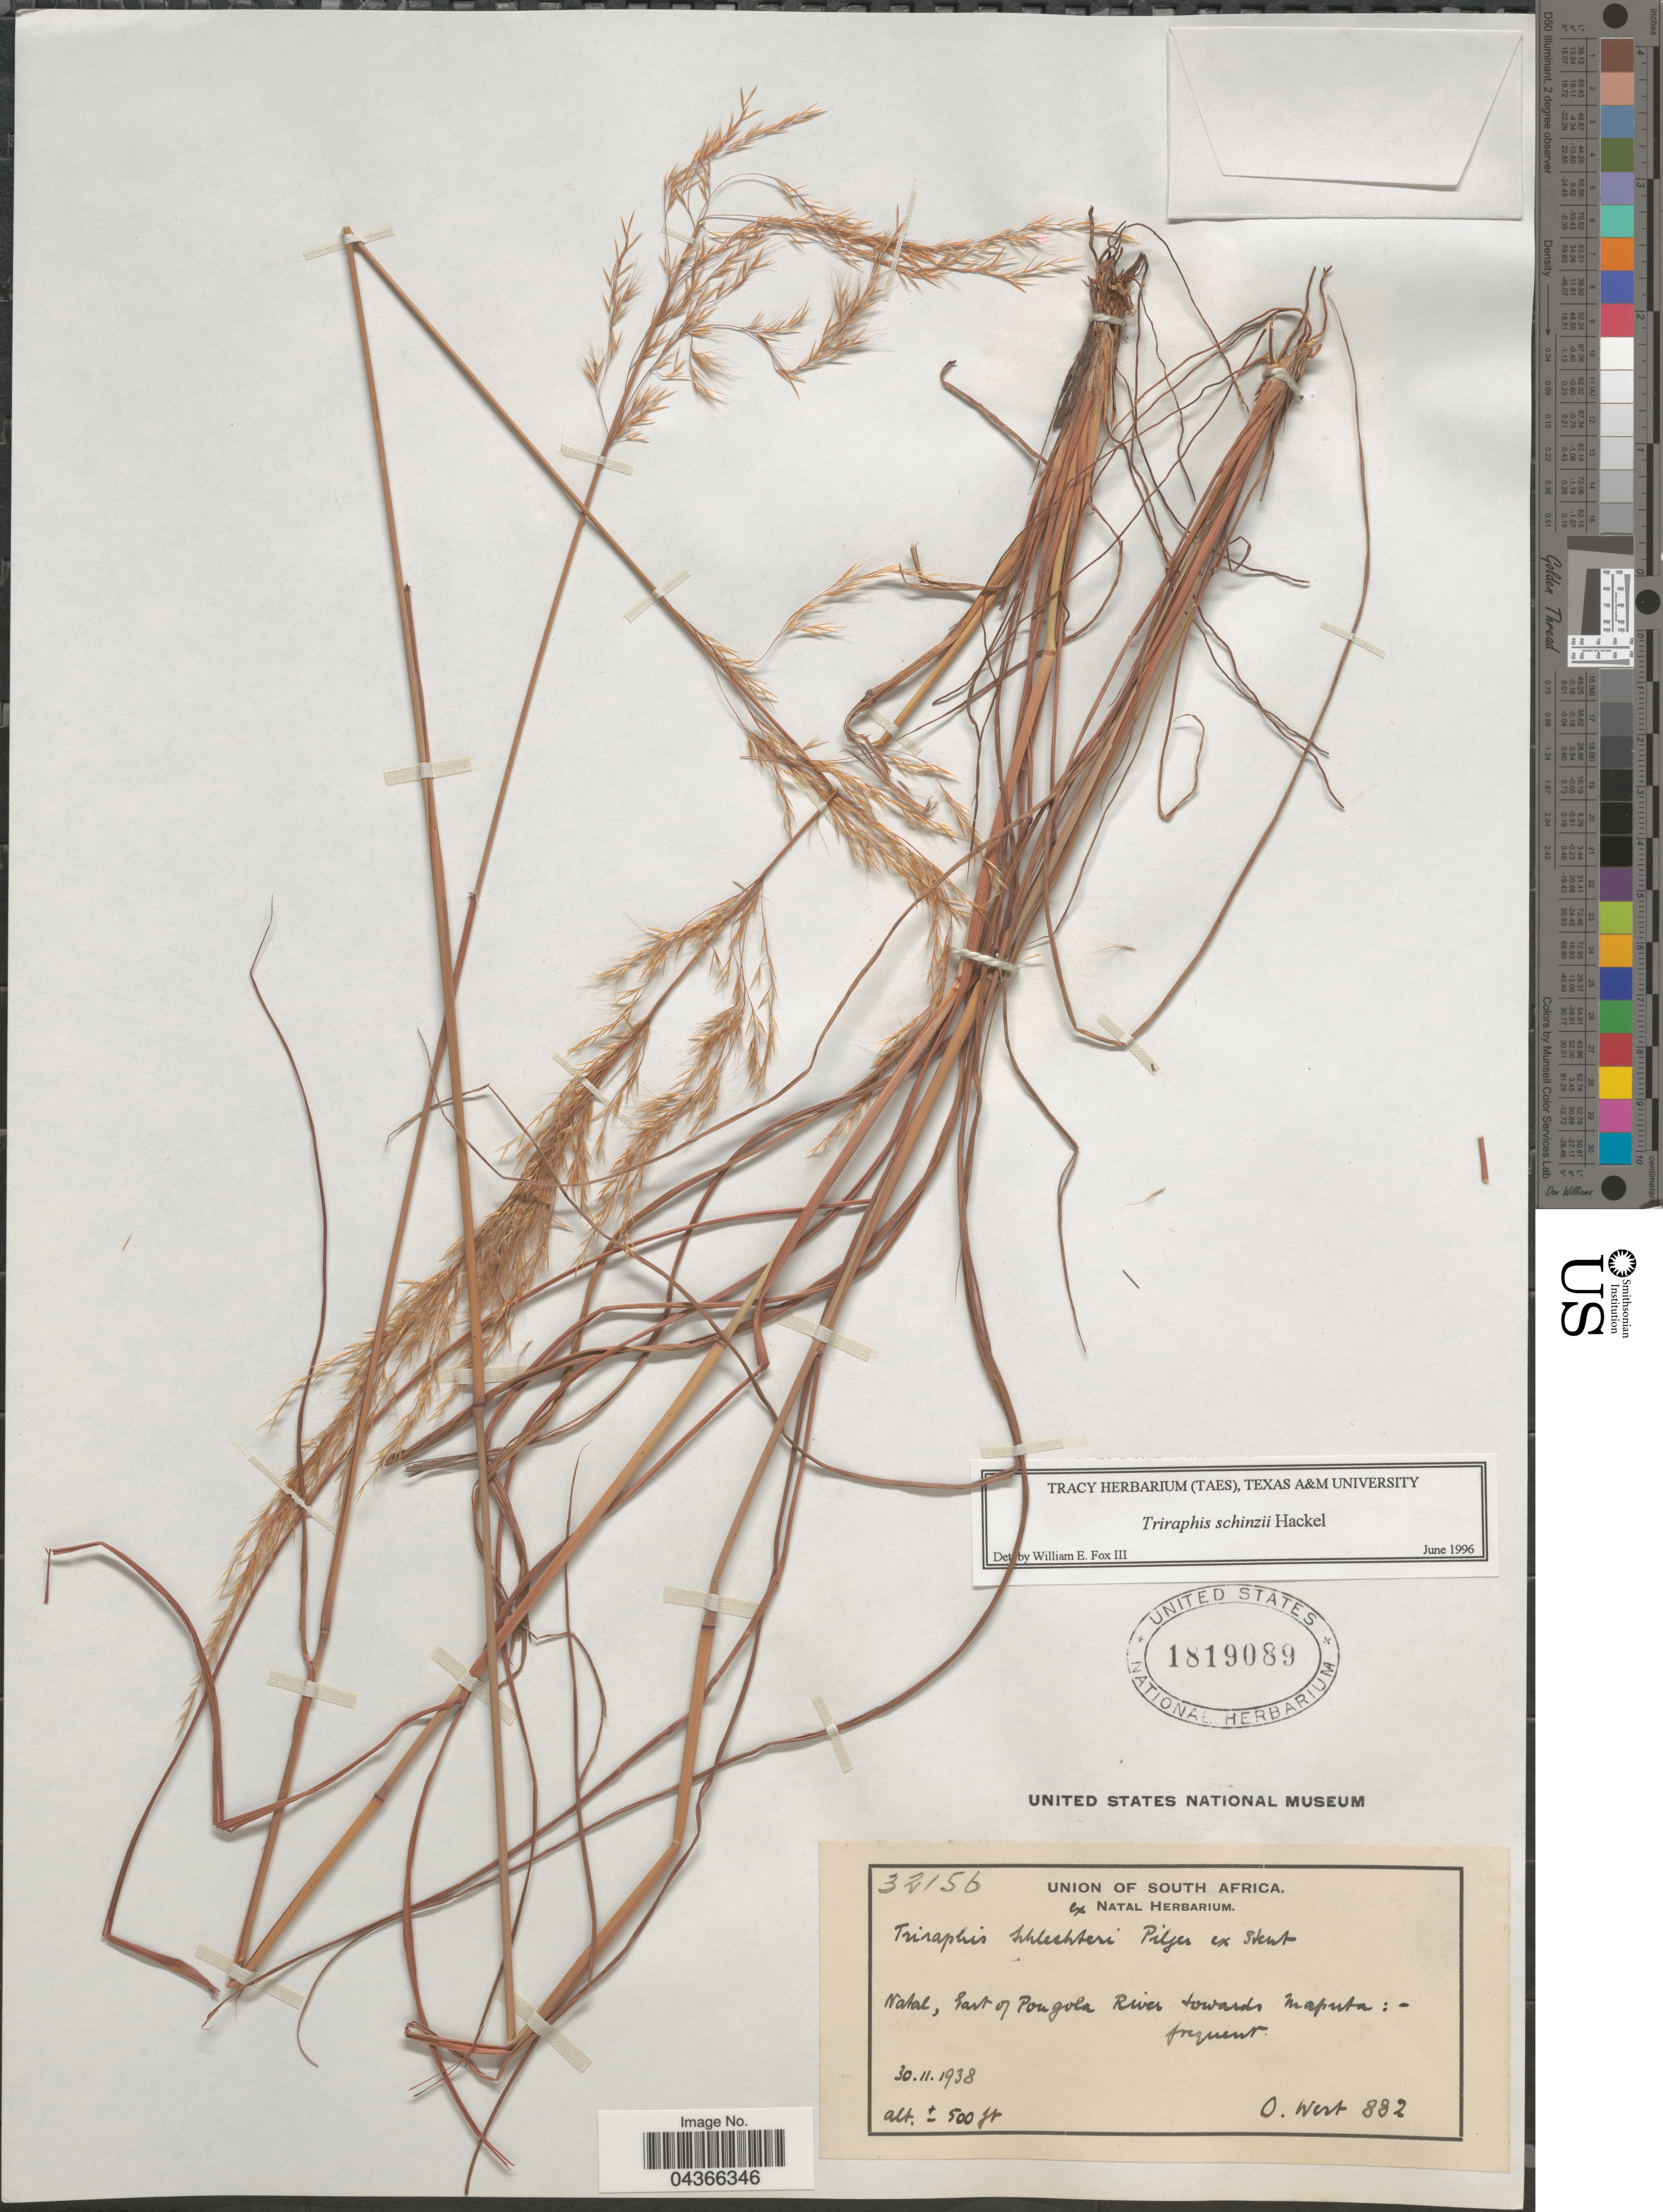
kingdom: Plantae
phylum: Tracheophyta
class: Liliopsida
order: Poales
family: Poaceae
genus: Triraphis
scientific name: Triraphis schinzii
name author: Hack.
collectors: O. West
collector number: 882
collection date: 1938-11-30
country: South Africa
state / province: KwaZulu-Natal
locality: Union of South Africa. Natal, East of Pongola River towards Maputa: frequent.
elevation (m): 152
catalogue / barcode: US 1819089